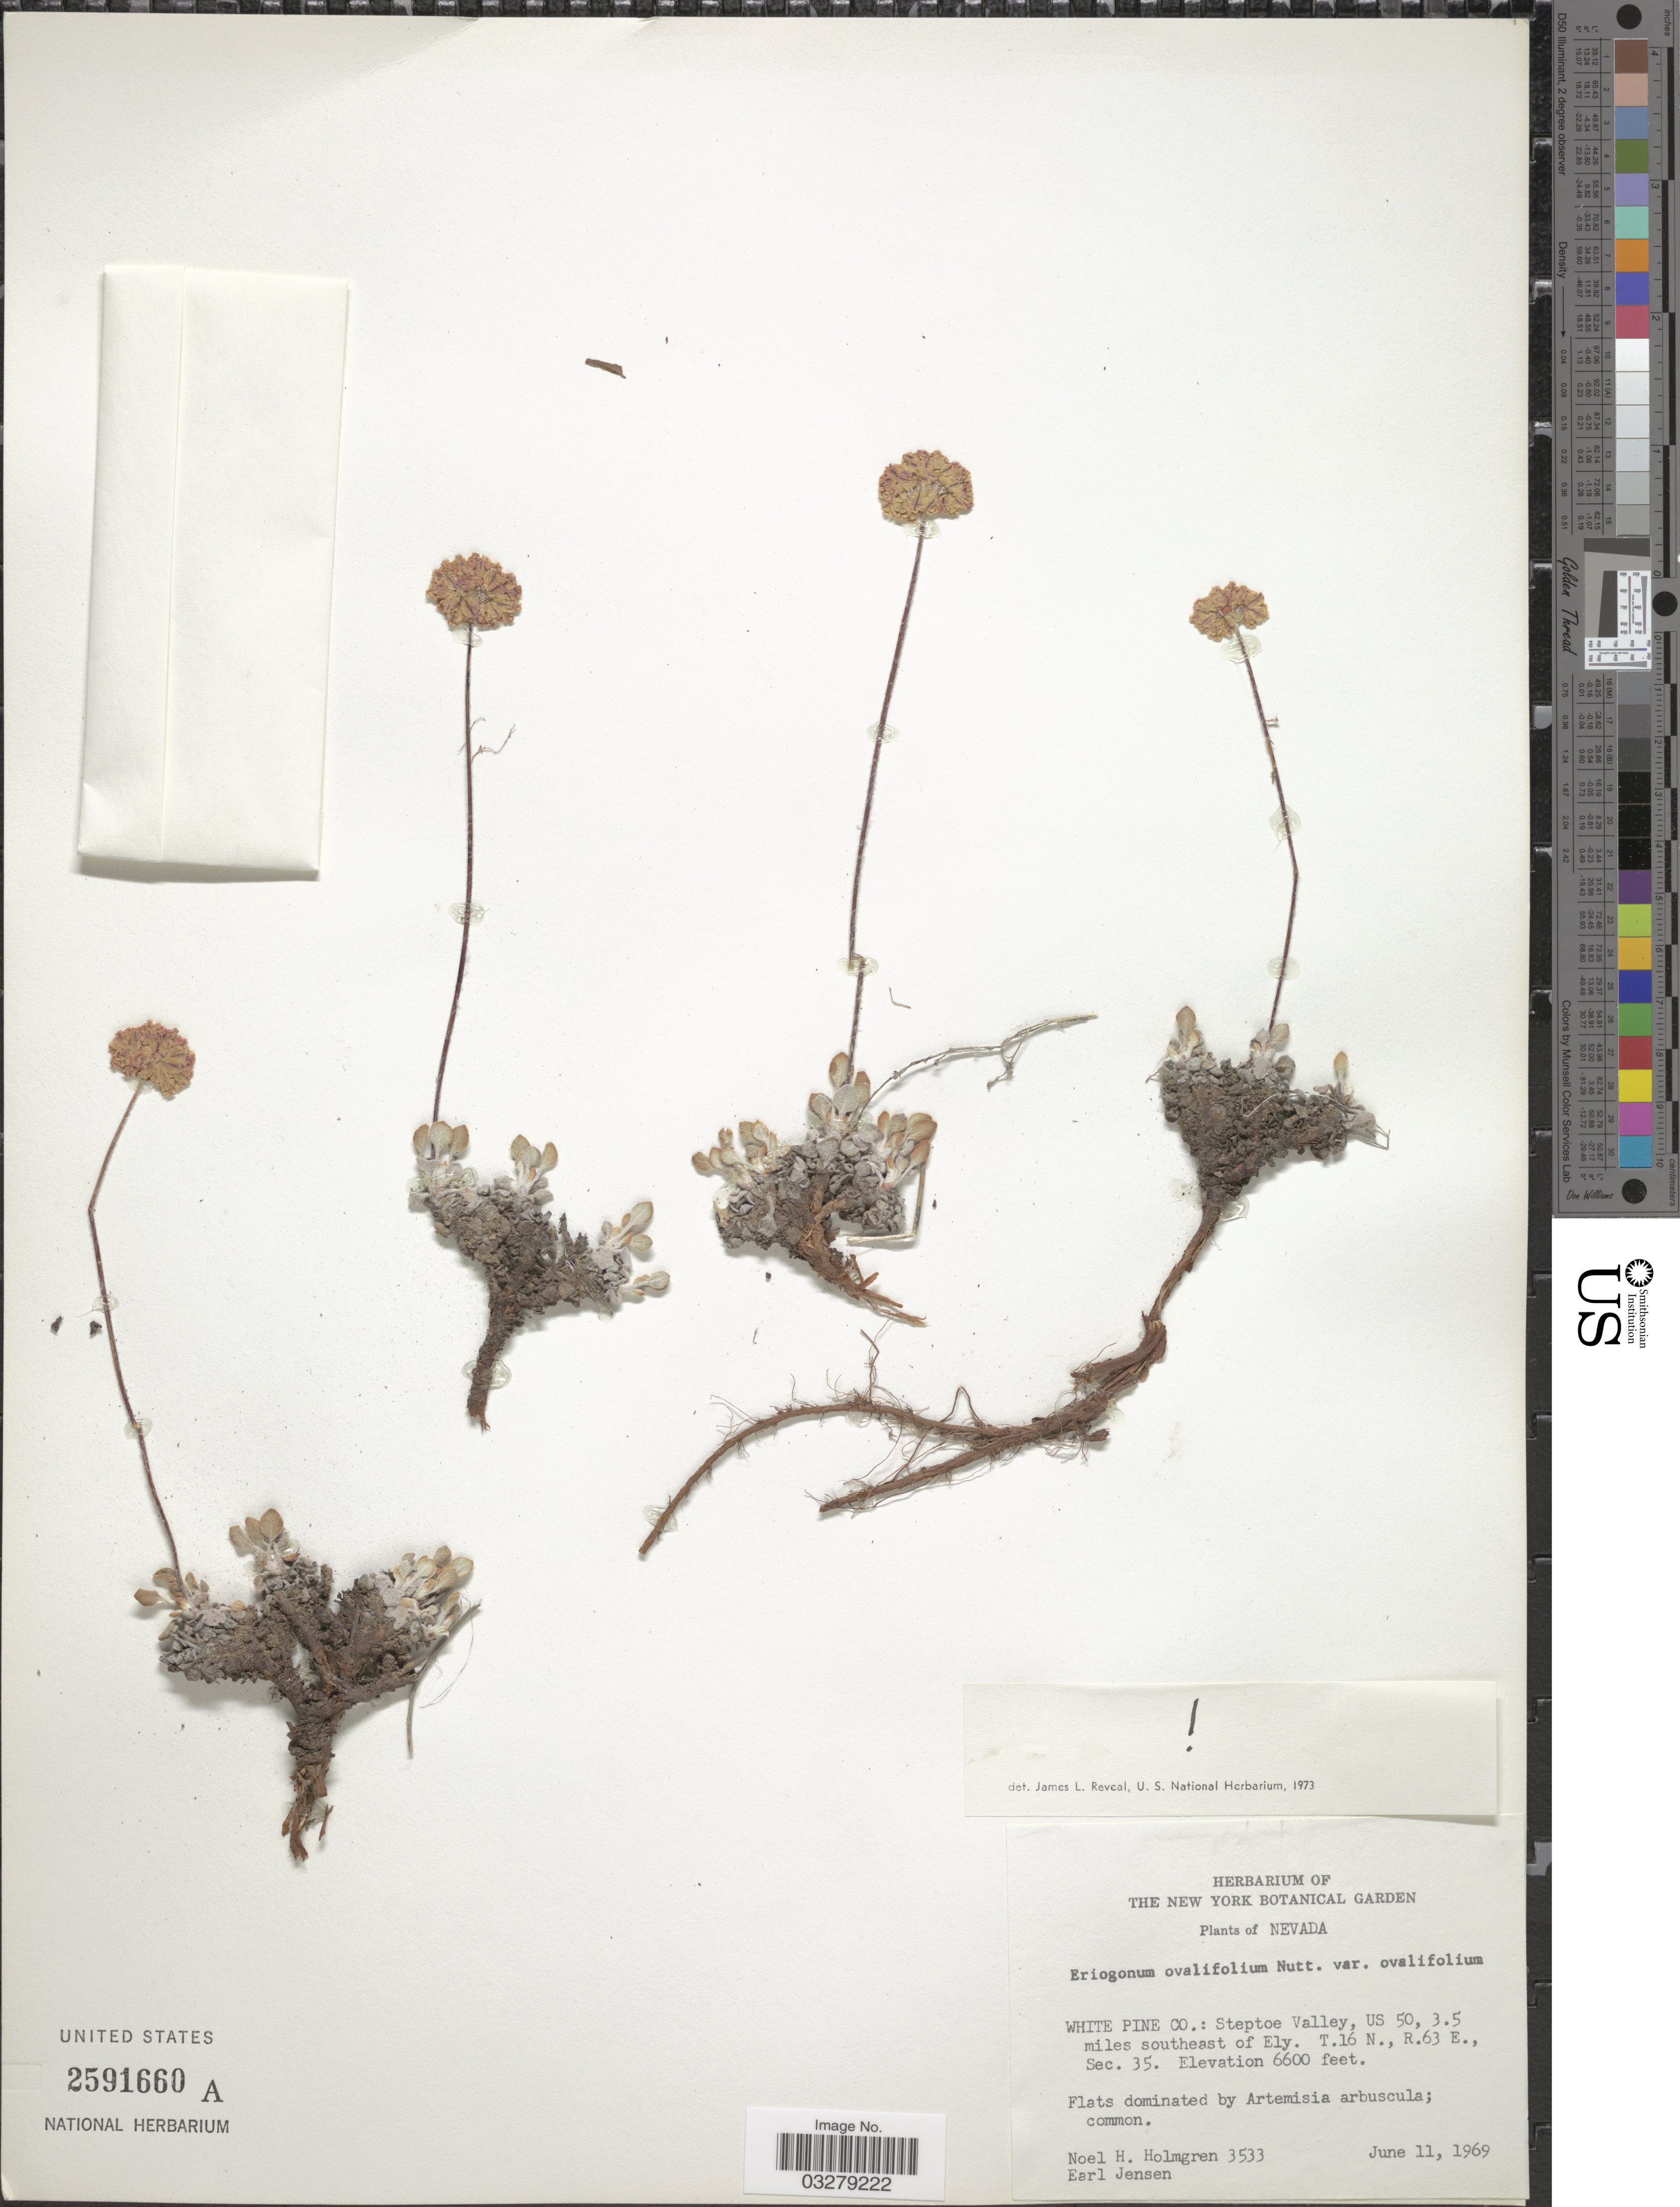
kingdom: Plantae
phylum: Tracheophyta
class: Magnoliopsida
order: Caryophyllales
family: Polygonaceae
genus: Eriogonum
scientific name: Eriogonum ovalifolium var. ovalifolium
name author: Nutt.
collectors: N. H. Holmgren & E. Jensen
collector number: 3533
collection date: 1969-06-11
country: United States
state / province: Nevada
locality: White Pine Co.: Steptoe Valley, US 50, 3.5 miles southeast of Ely. T.16 N., R. 63 E., Sec. 35.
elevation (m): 2012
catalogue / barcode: US 2591660A